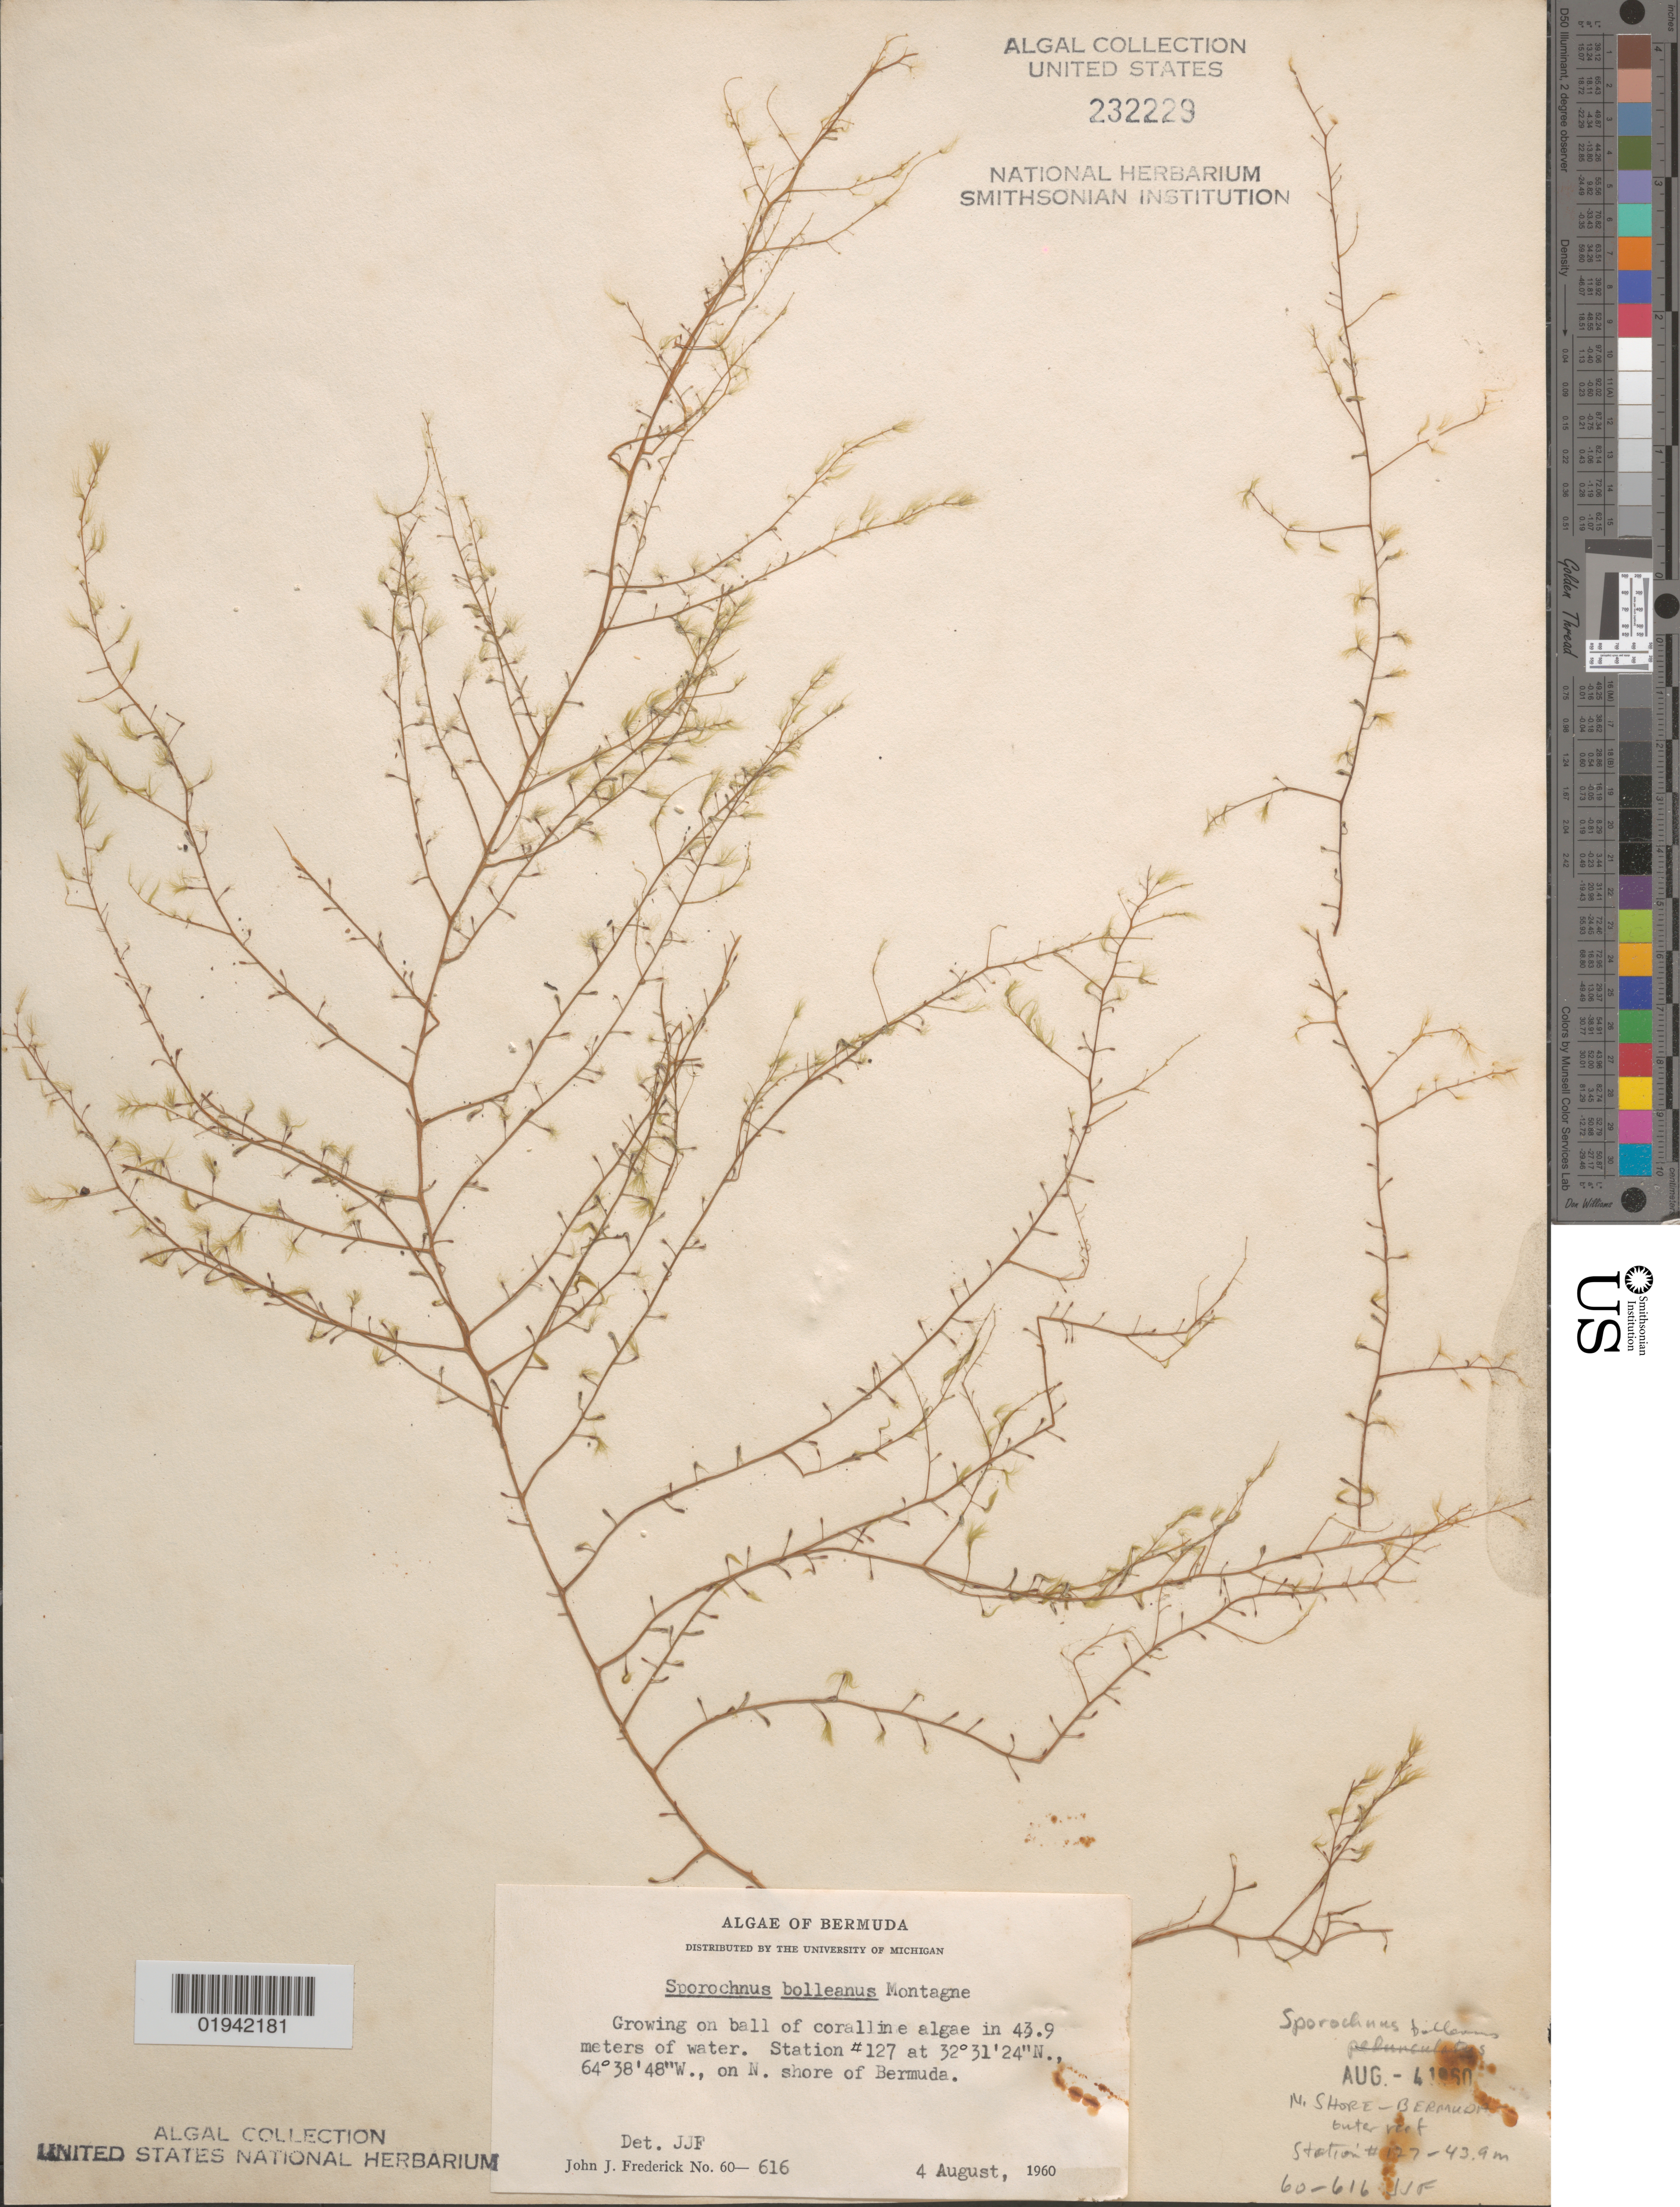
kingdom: Chromista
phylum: Ochrophyta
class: Phaeophyceae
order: Sporochnales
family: Sporochnaceae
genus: Sporochnus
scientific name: Sporochnus bolleanus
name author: Mont.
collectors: J. Frederick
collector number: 60-616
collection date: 1960-08-04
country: Bermuda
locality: Station #127, on N. shore of Bermuda.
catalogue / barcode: US 232229